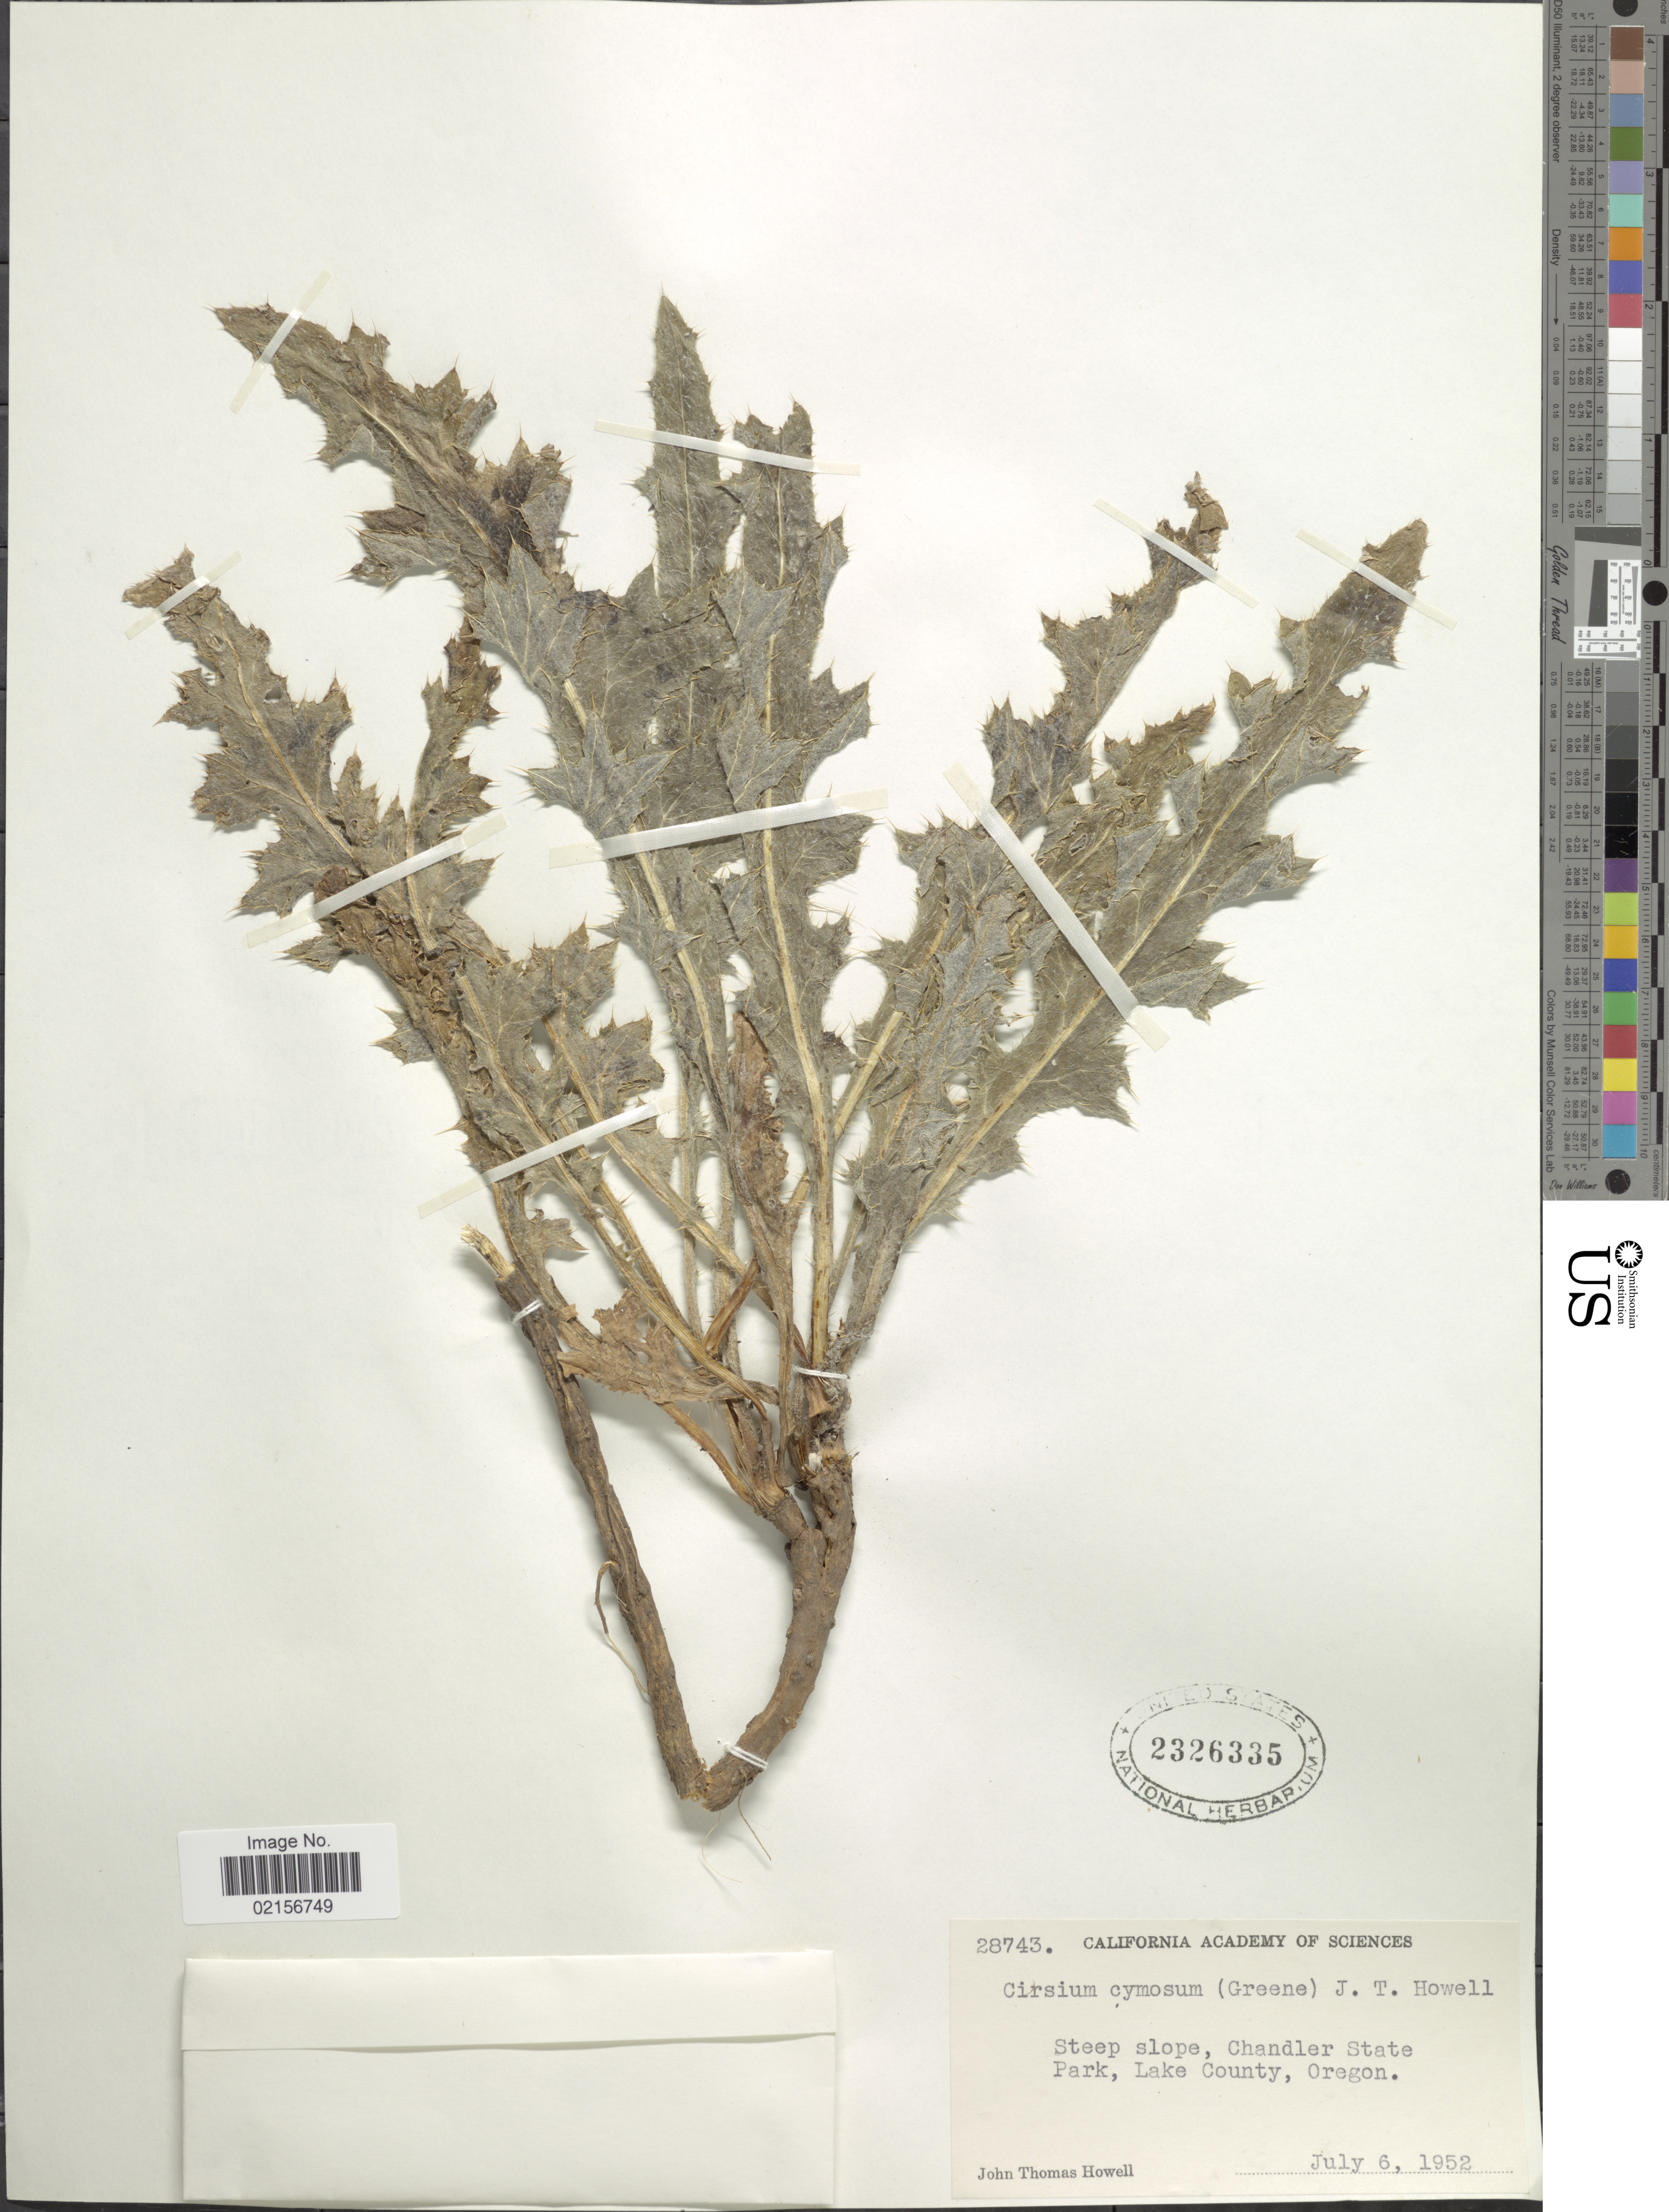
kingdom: Plantae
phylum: Tracheophyta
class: Magnoliopsida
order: Asterales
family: Asteraceae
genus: Cirsium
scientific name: Cirsium cymosum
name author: (Greene) J.T. Howell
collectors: J. T. Howell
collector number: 28743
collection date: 1952-07-06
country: United States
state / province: Oregon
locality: Steep slope, Chandler State Park, Lake County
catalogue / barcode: US 2326335